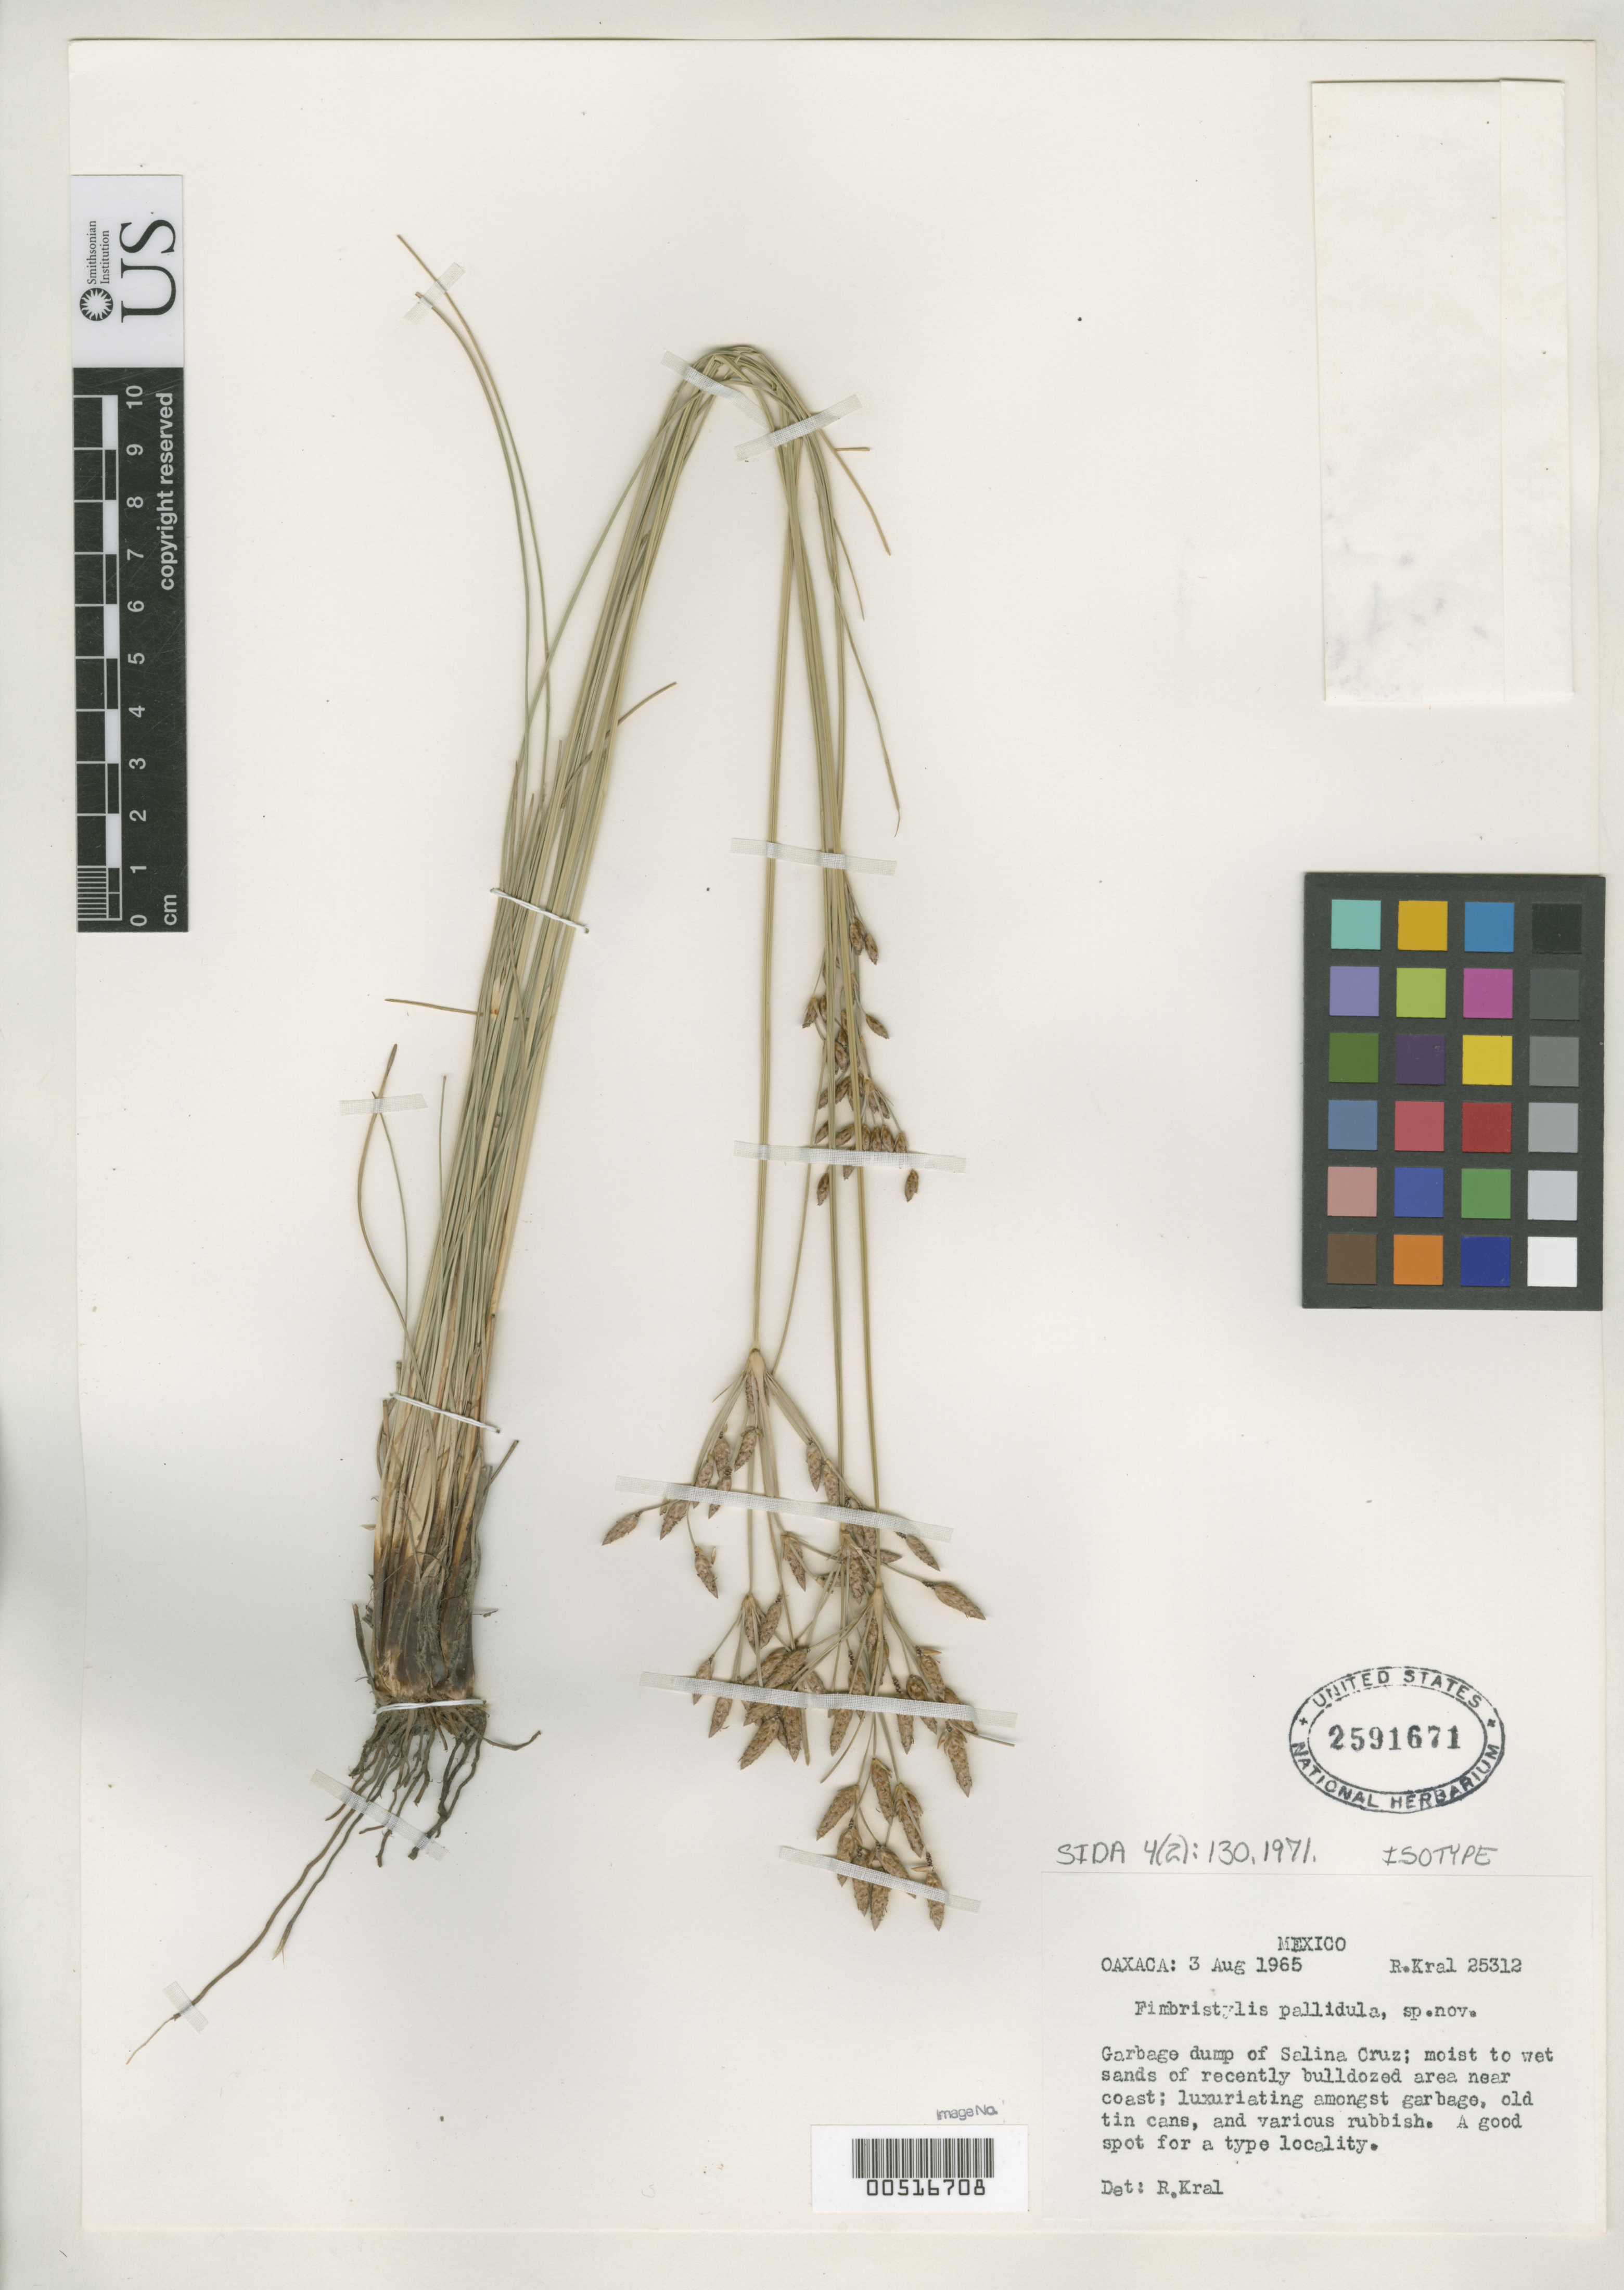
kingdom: Plantae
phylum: Tracheophyta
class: Liliopsida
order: Poales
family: Cyperaceae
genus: Fimbristylis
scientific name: Fimbristylis pallidula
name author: Kral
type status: Isotype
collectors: R. Kral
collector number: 25312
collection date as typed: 03 Aug 1965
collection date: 1965-08-03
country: Mexico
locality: Garbage dump of Salina Cruz.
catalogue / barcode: US 2591671